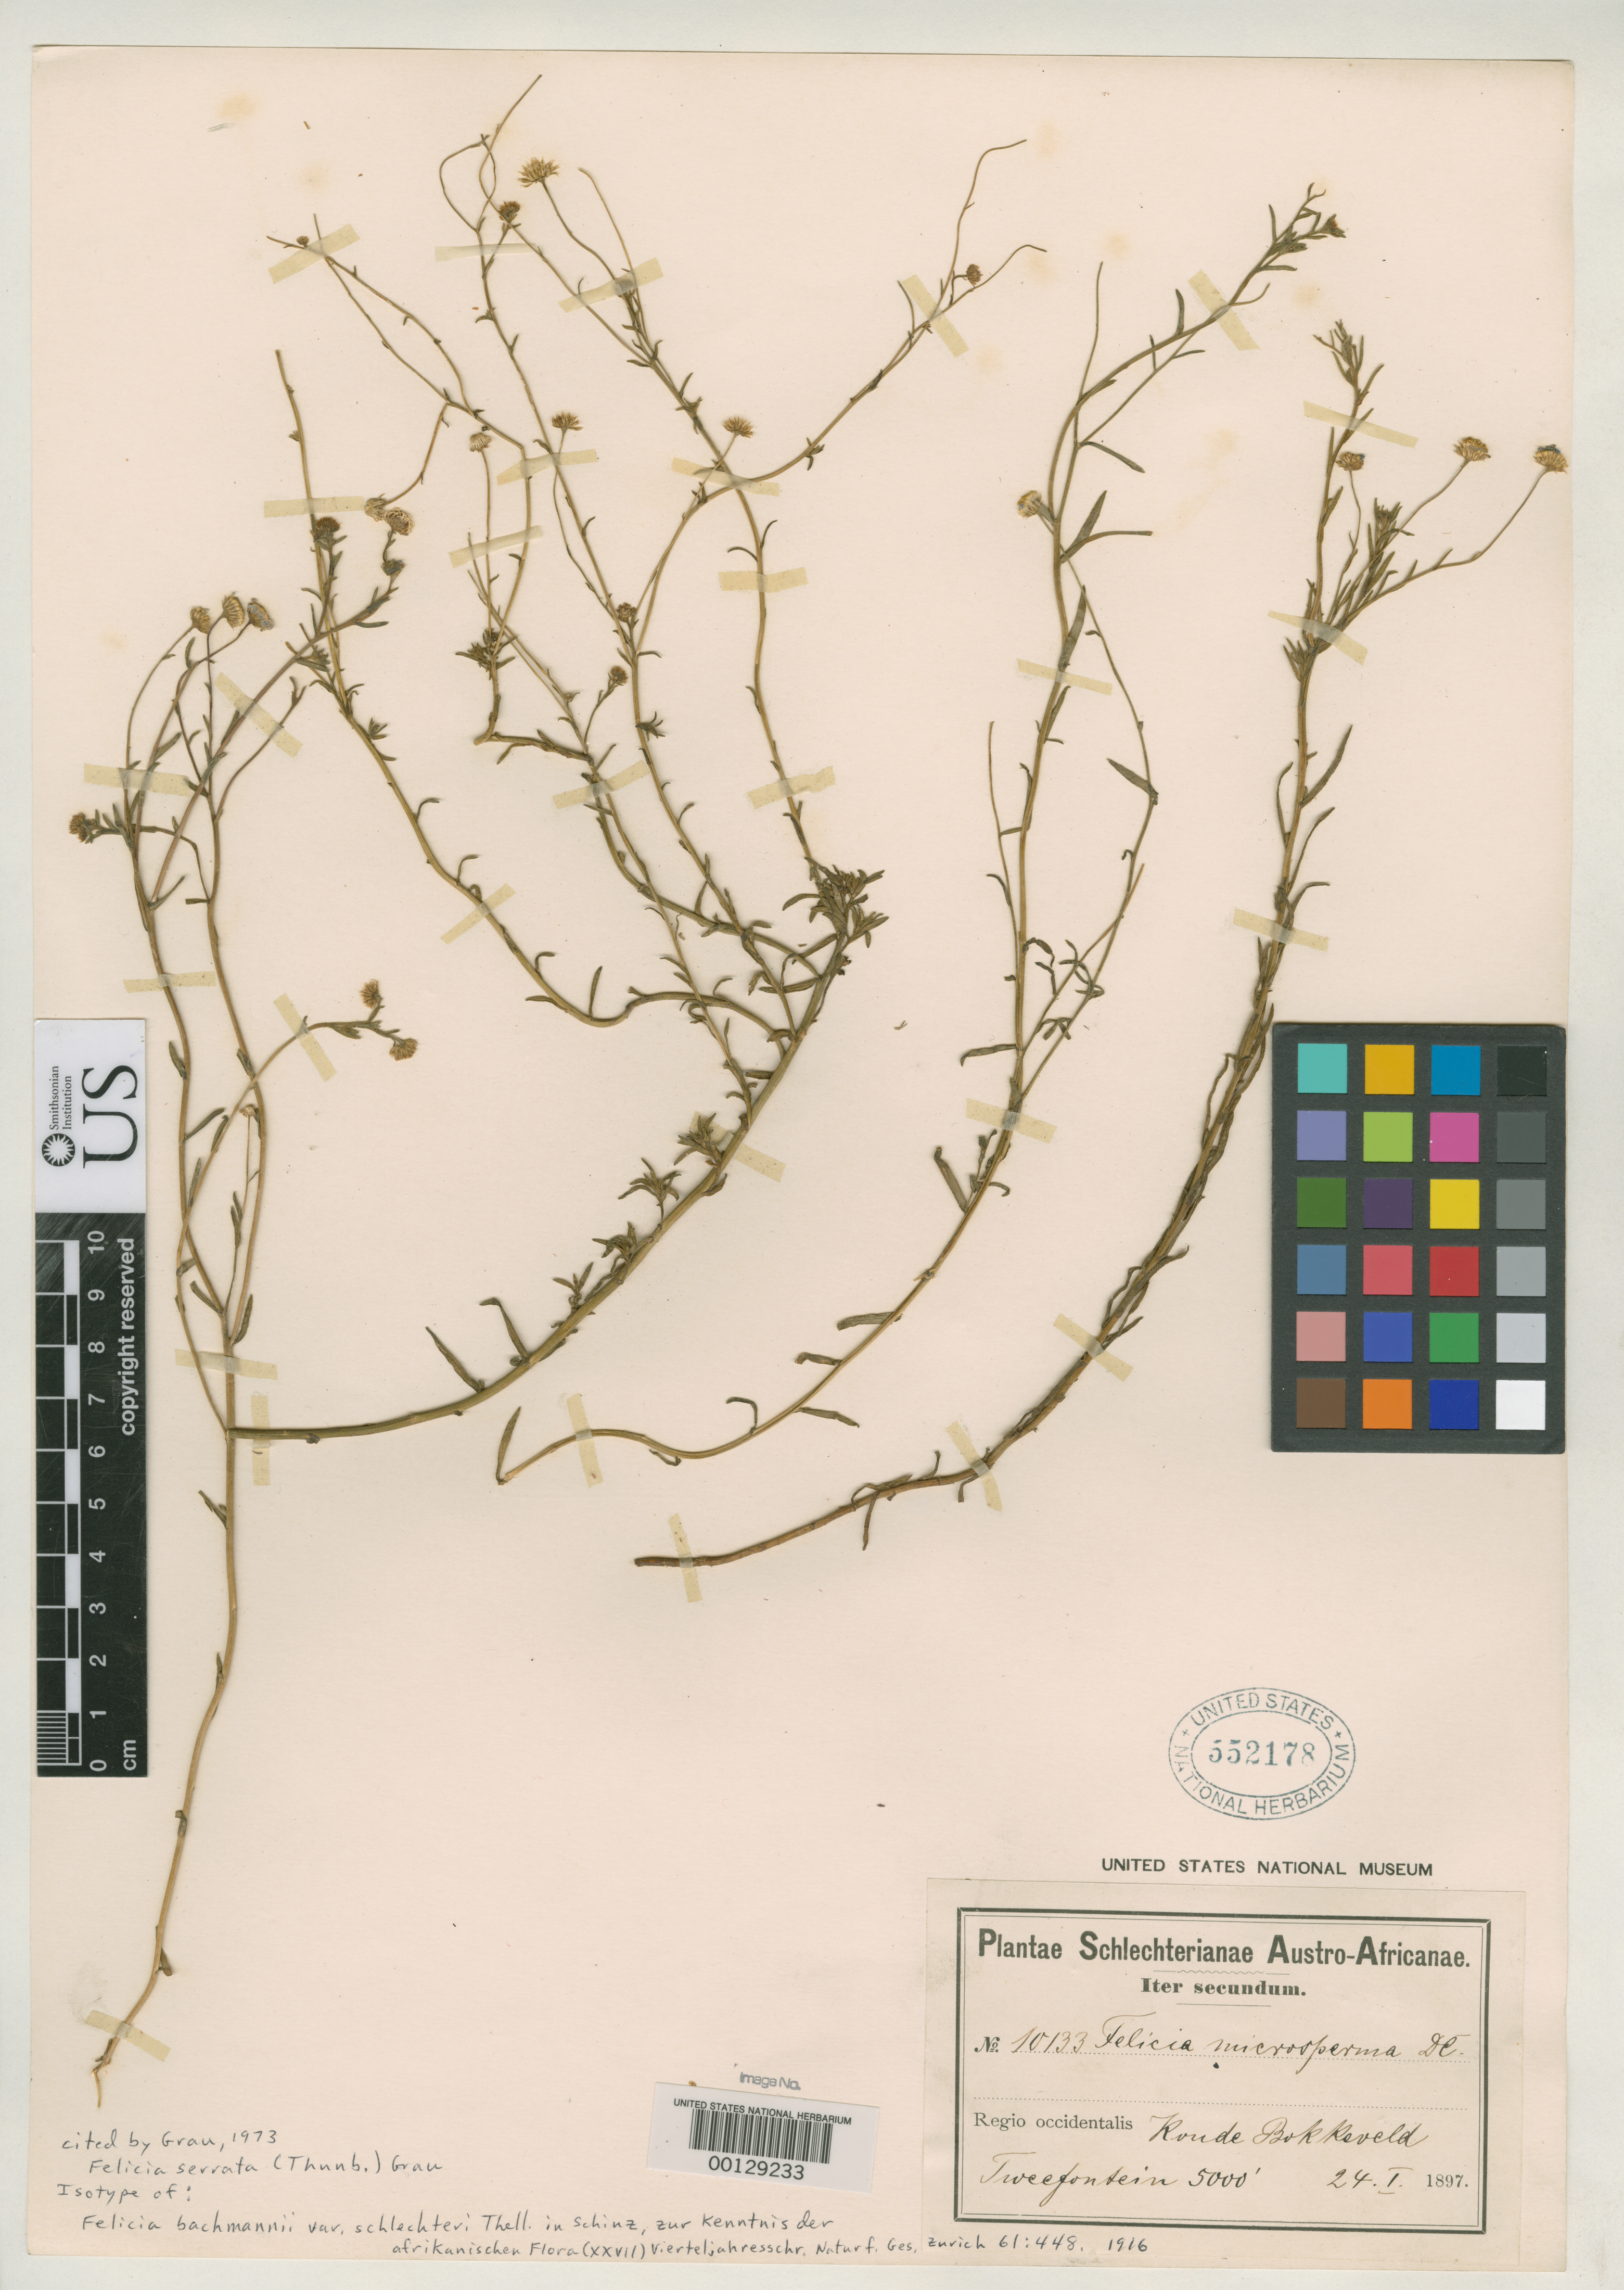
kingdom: Plantae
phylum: Tracheophyta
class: Magnoliopsida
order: Asterales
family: Asteraceae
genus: Felicia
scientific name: Felicia bachmannii var. schlechteri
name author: Thell. in Schinz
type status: Isotype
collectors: H. Schinz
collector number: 10133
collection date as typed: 24 Jan 1897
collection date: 1897-01-24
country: South Africa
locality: Ronde Bokkeveld, Tweefonsein; alt. 5000 ft.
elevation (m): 1524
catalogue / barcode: US 552178